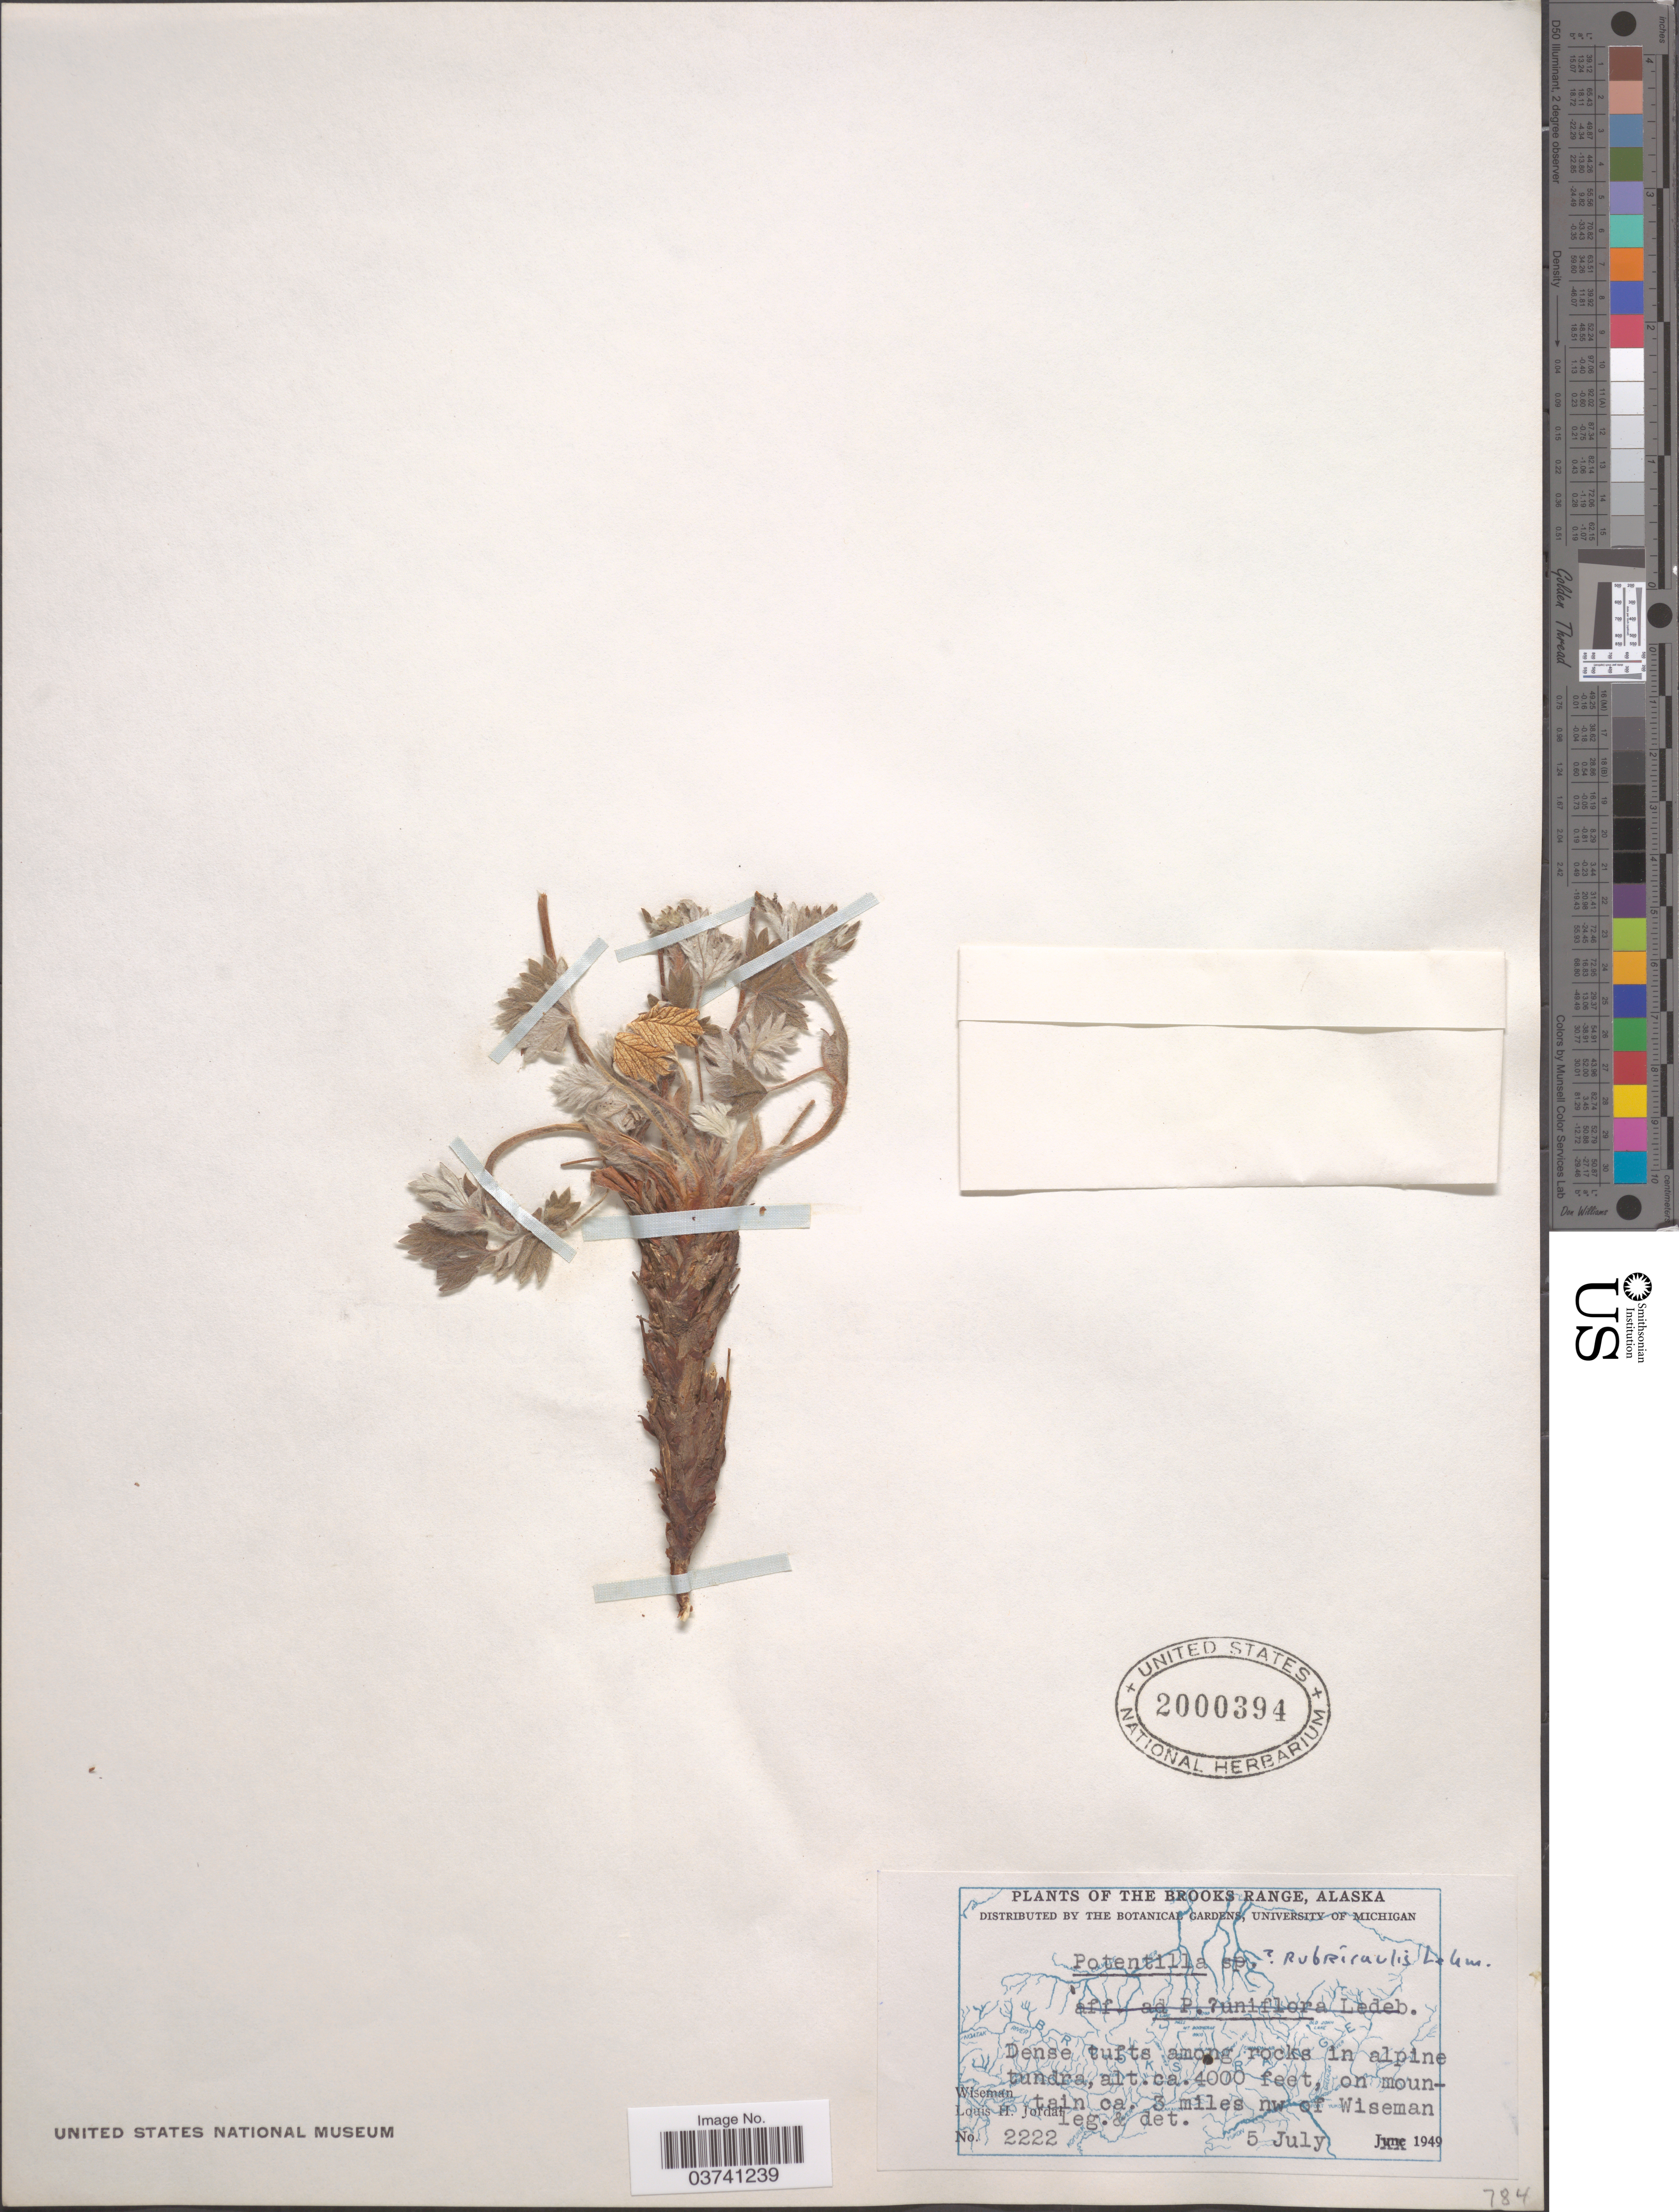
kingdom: Plantae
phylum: Tracheophyta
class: Magnoliopsida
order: Rosales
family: Rosaceae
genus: Potentilla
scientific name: Potentilla rubricaulis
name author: F. Lehm.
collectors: L. Jordal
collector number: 2222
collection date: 1949-07-05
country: United States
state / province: Alaska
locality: The Brooks Range. Dense tufts among rocks in alpine tundra, on mountain ca. 3 miles nw of Wiseman. Wiseman.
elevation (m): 1219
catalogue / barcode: US 2000394